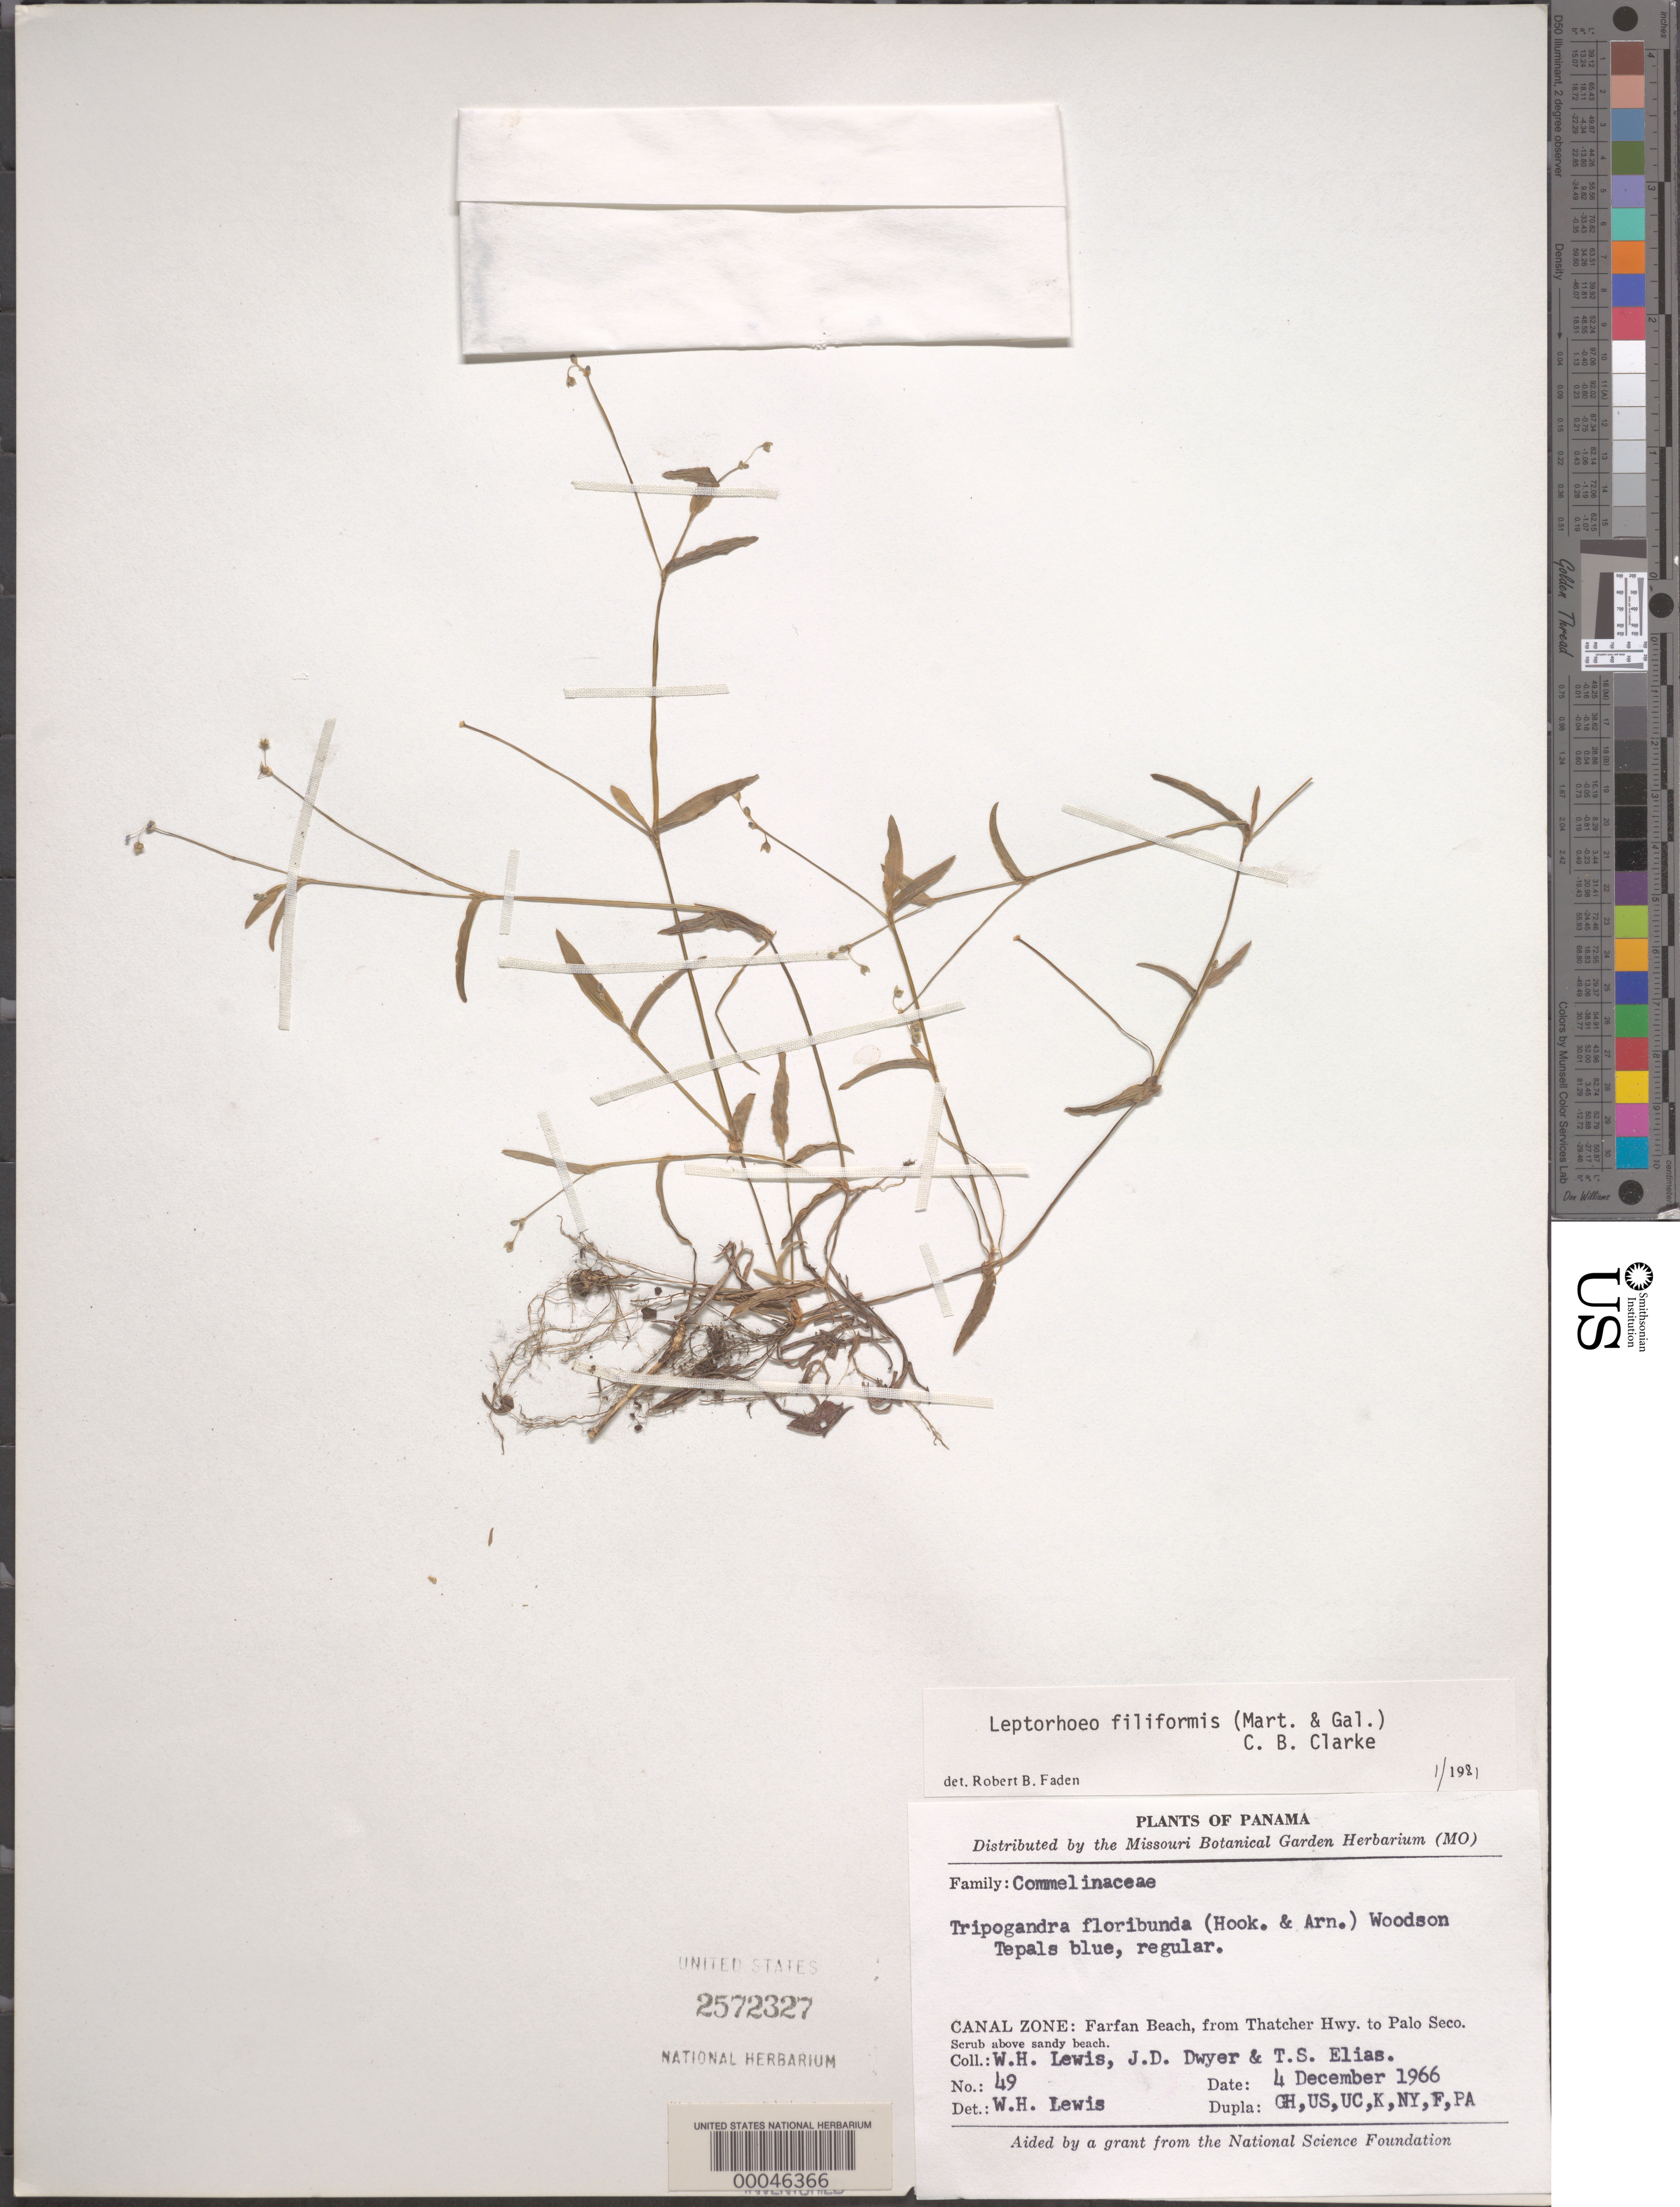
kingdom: Plantae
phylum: Tracheophyta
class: Liliopsida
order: Commelinales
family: Commelinaceae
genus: Callisia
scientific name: Callisia filiformis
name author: (M. Martens & Galeotti) D.R. Hunt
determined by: Faden, Robert B., (US), Smithsonian Institution - National Museum of Natural History (UNITED STATES)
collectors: W. H. Lewis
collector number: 49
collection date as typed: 04 Dec 1966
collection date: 1966-12-04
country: Panama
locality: Farfan Beach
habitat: Scrub above sandy beach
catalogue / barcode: US 2572327